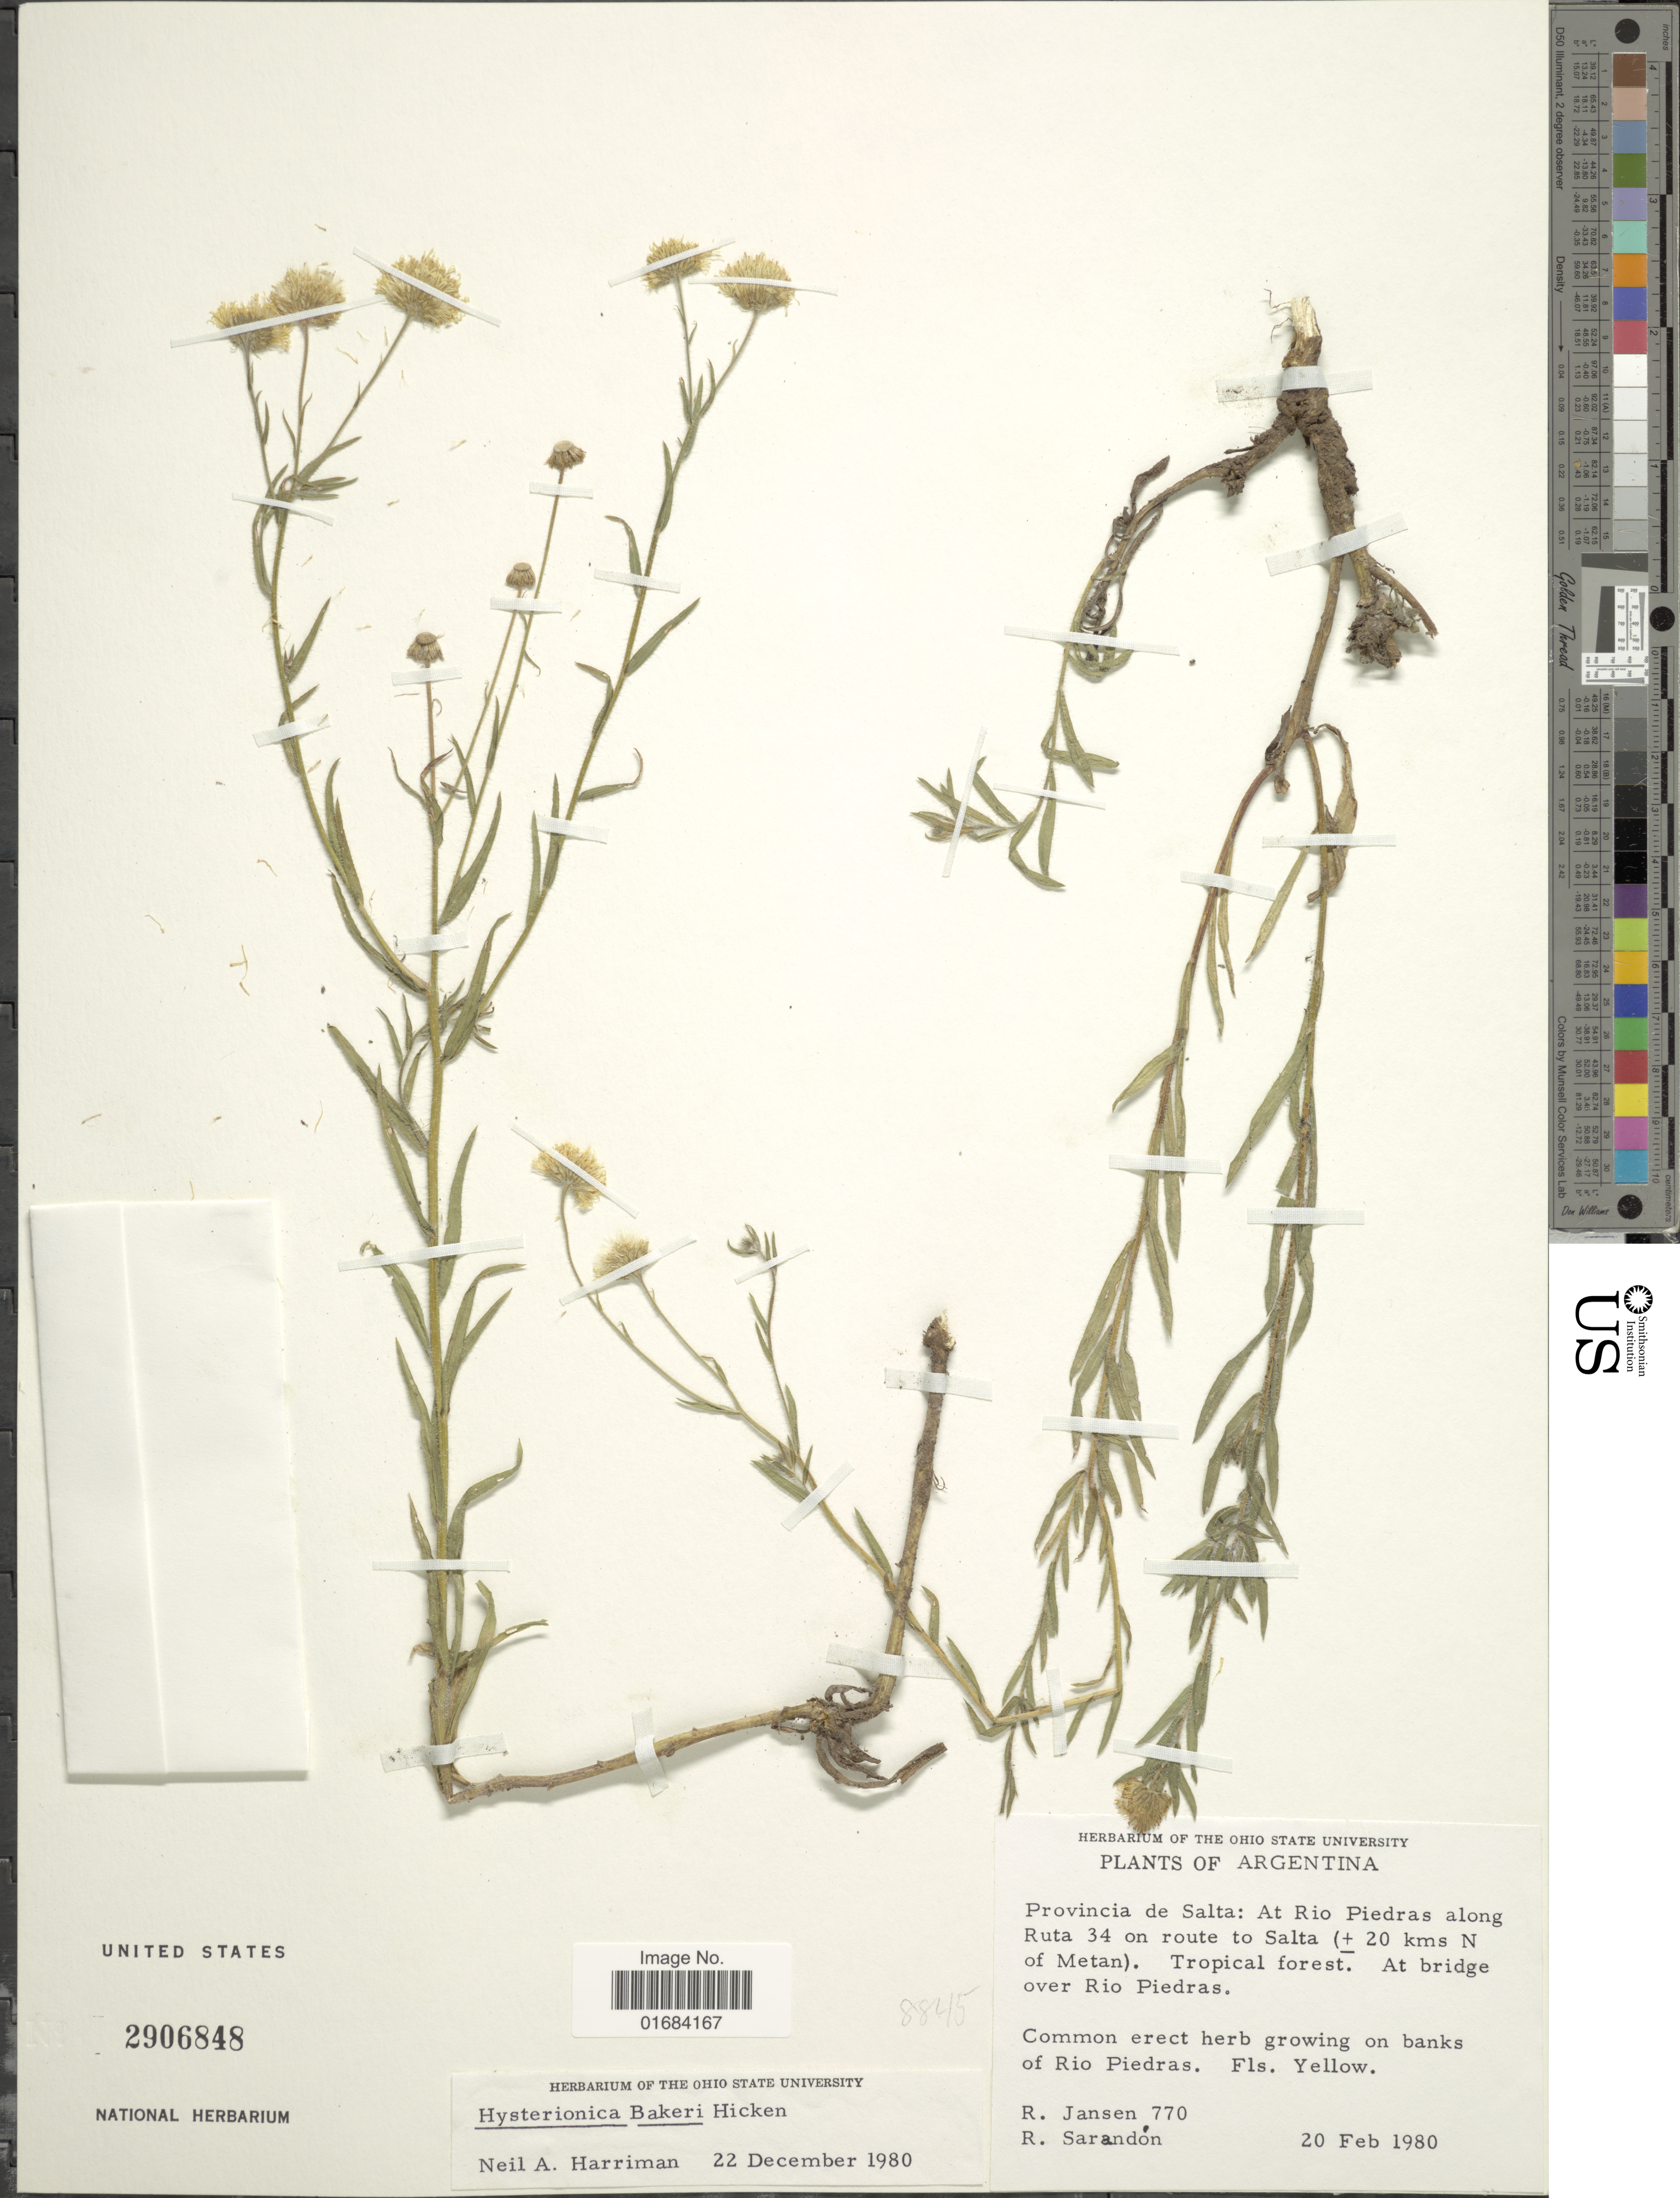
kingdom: Plantae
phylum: Tracheophyta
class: Magnoliopsida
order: Asterales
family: Asteraceae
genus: Hysterionica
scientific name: Hysterionica bakeri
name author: Hicken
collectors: R. K. Jansen & R. Sarandon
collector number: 770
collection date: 1980-02-20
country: Argentina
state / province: Salta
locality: At Rio Piedras along Ruta 34 on route to Salta (+ 20 kms N of Metan). Tropical forest. At bridge over Rio Piedras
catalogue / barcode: US 2906848